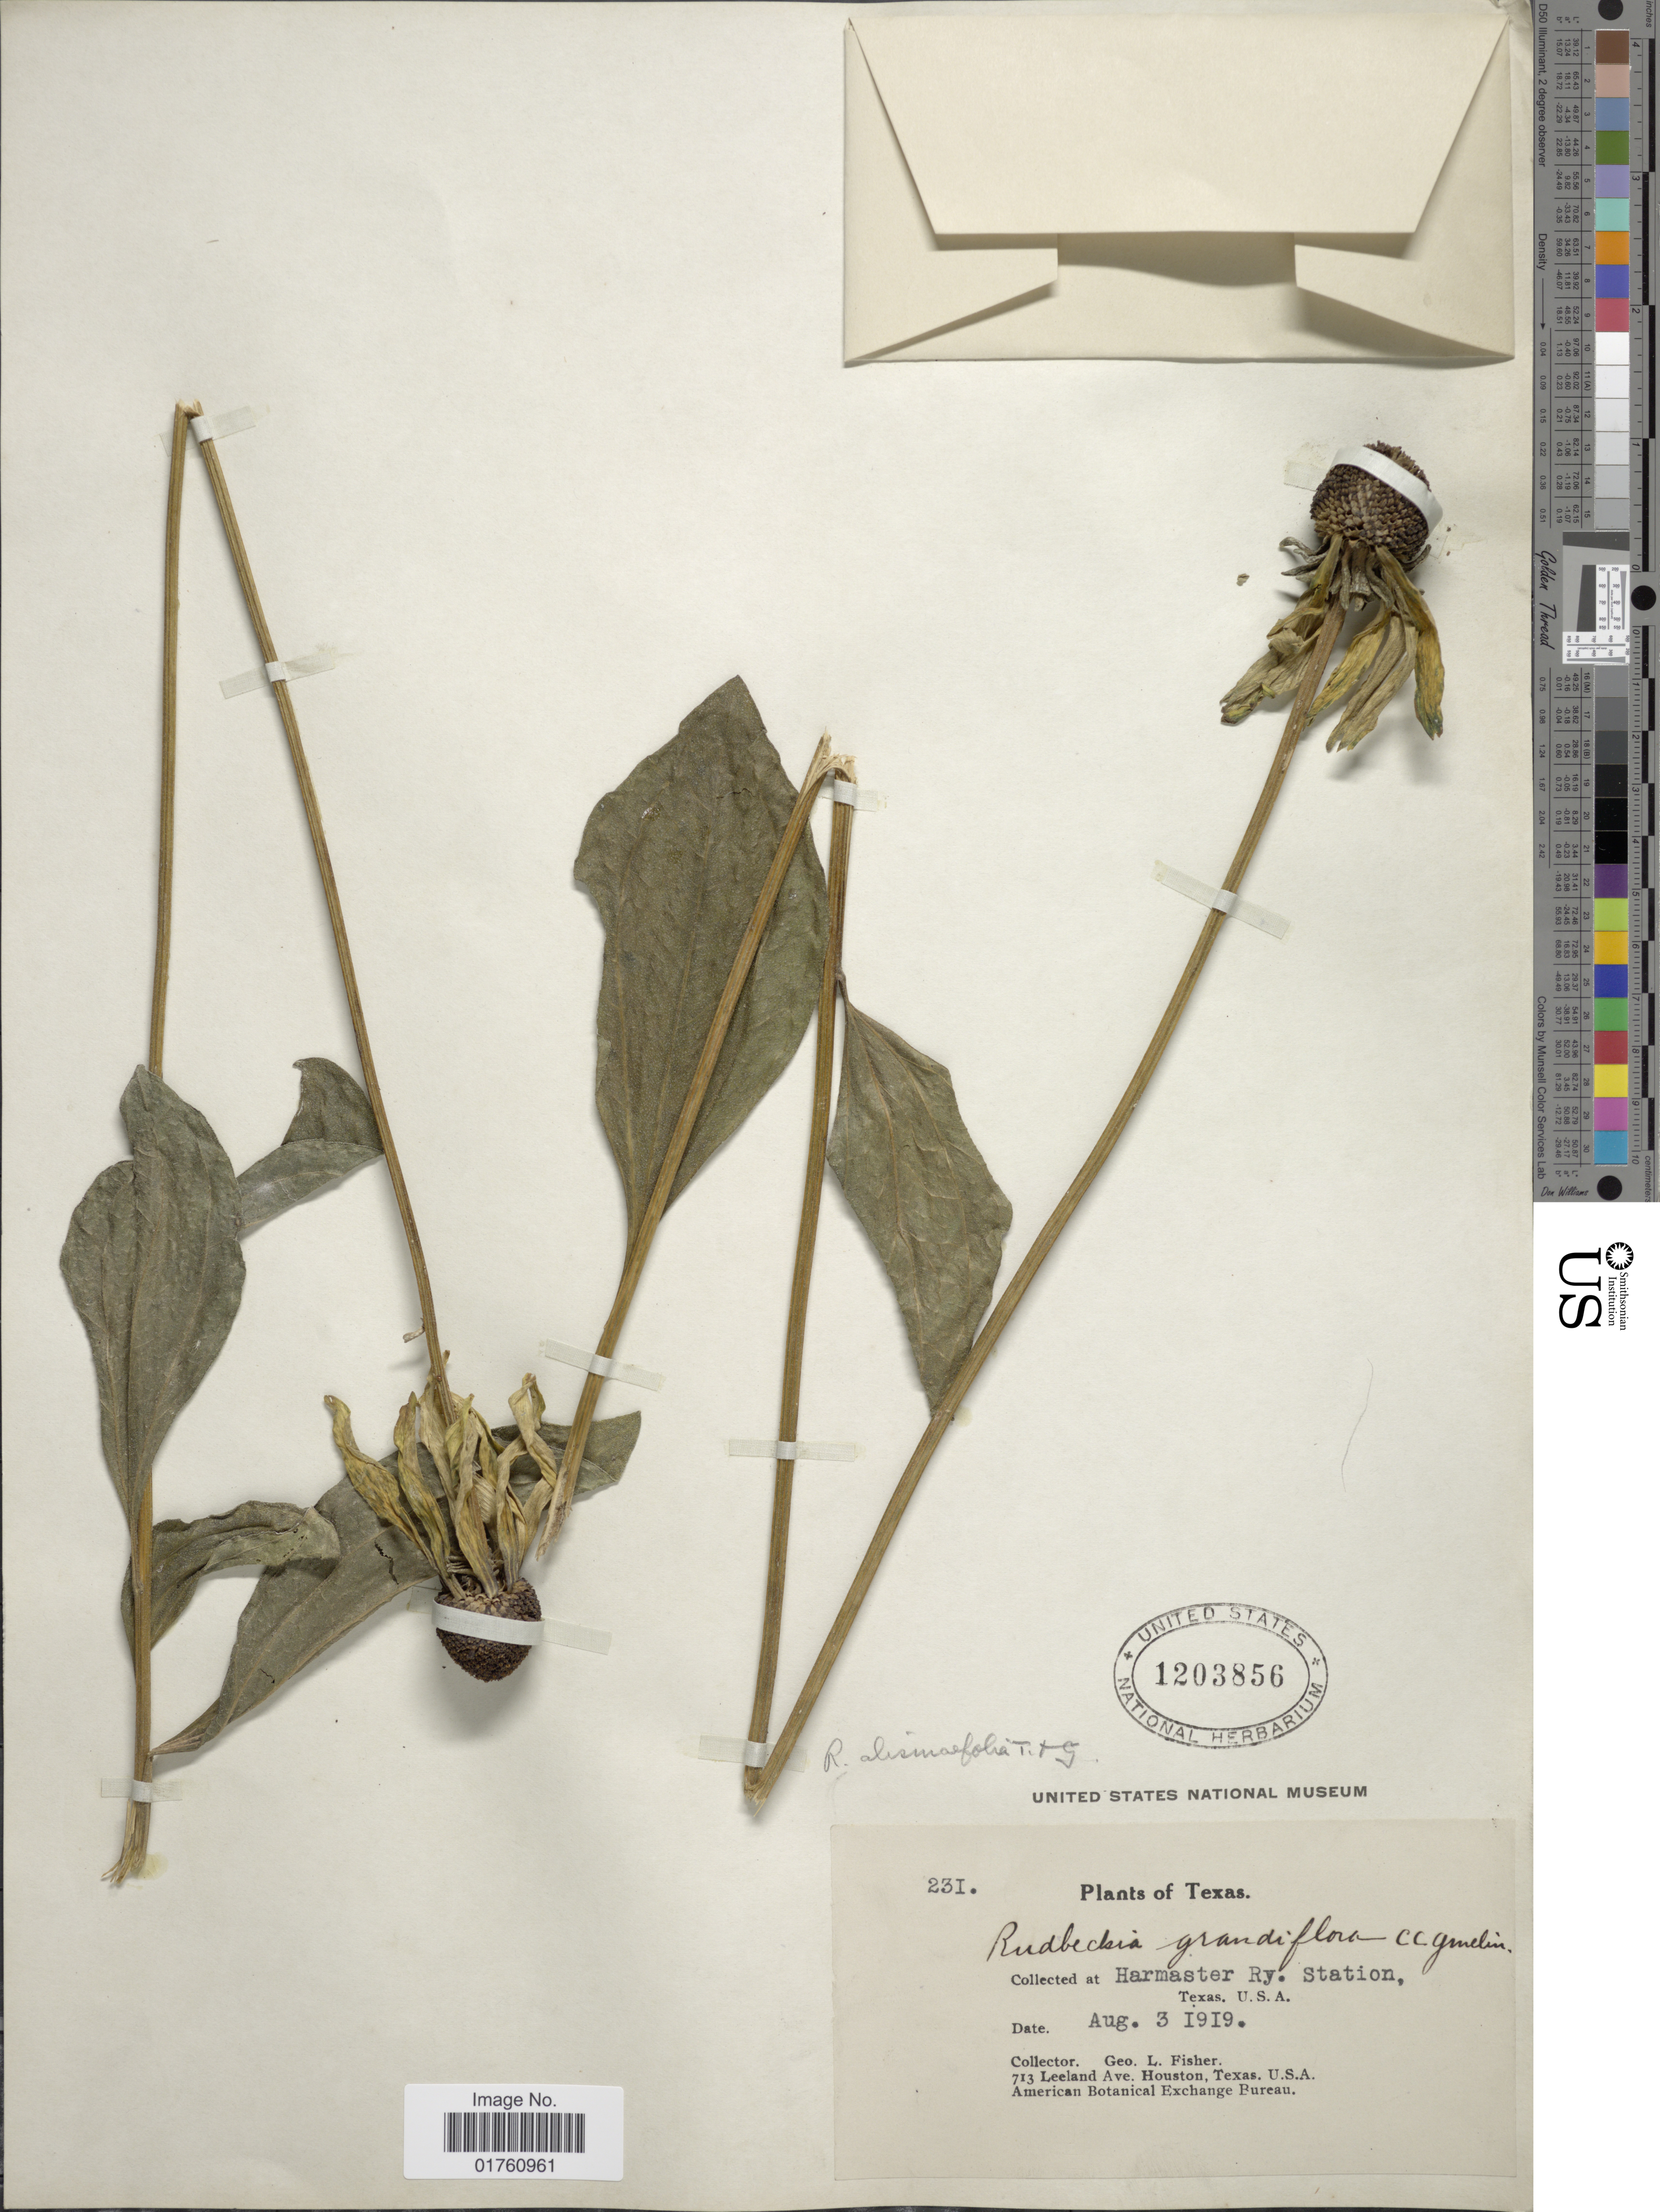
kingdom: Plantae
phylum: Tracheophyta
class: Magnoliopsida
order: Asterales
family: Asteraceae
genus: Rudbeckia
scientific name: Rudbeckia grandiflora var. alismaefolia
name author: (Torr. & A. Gray) Cronq.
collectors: G. L. Fisher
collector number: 231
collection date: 1919-08-03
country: United States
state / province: Texas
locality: Harmaster Ry. Station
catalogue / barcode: US 1203856